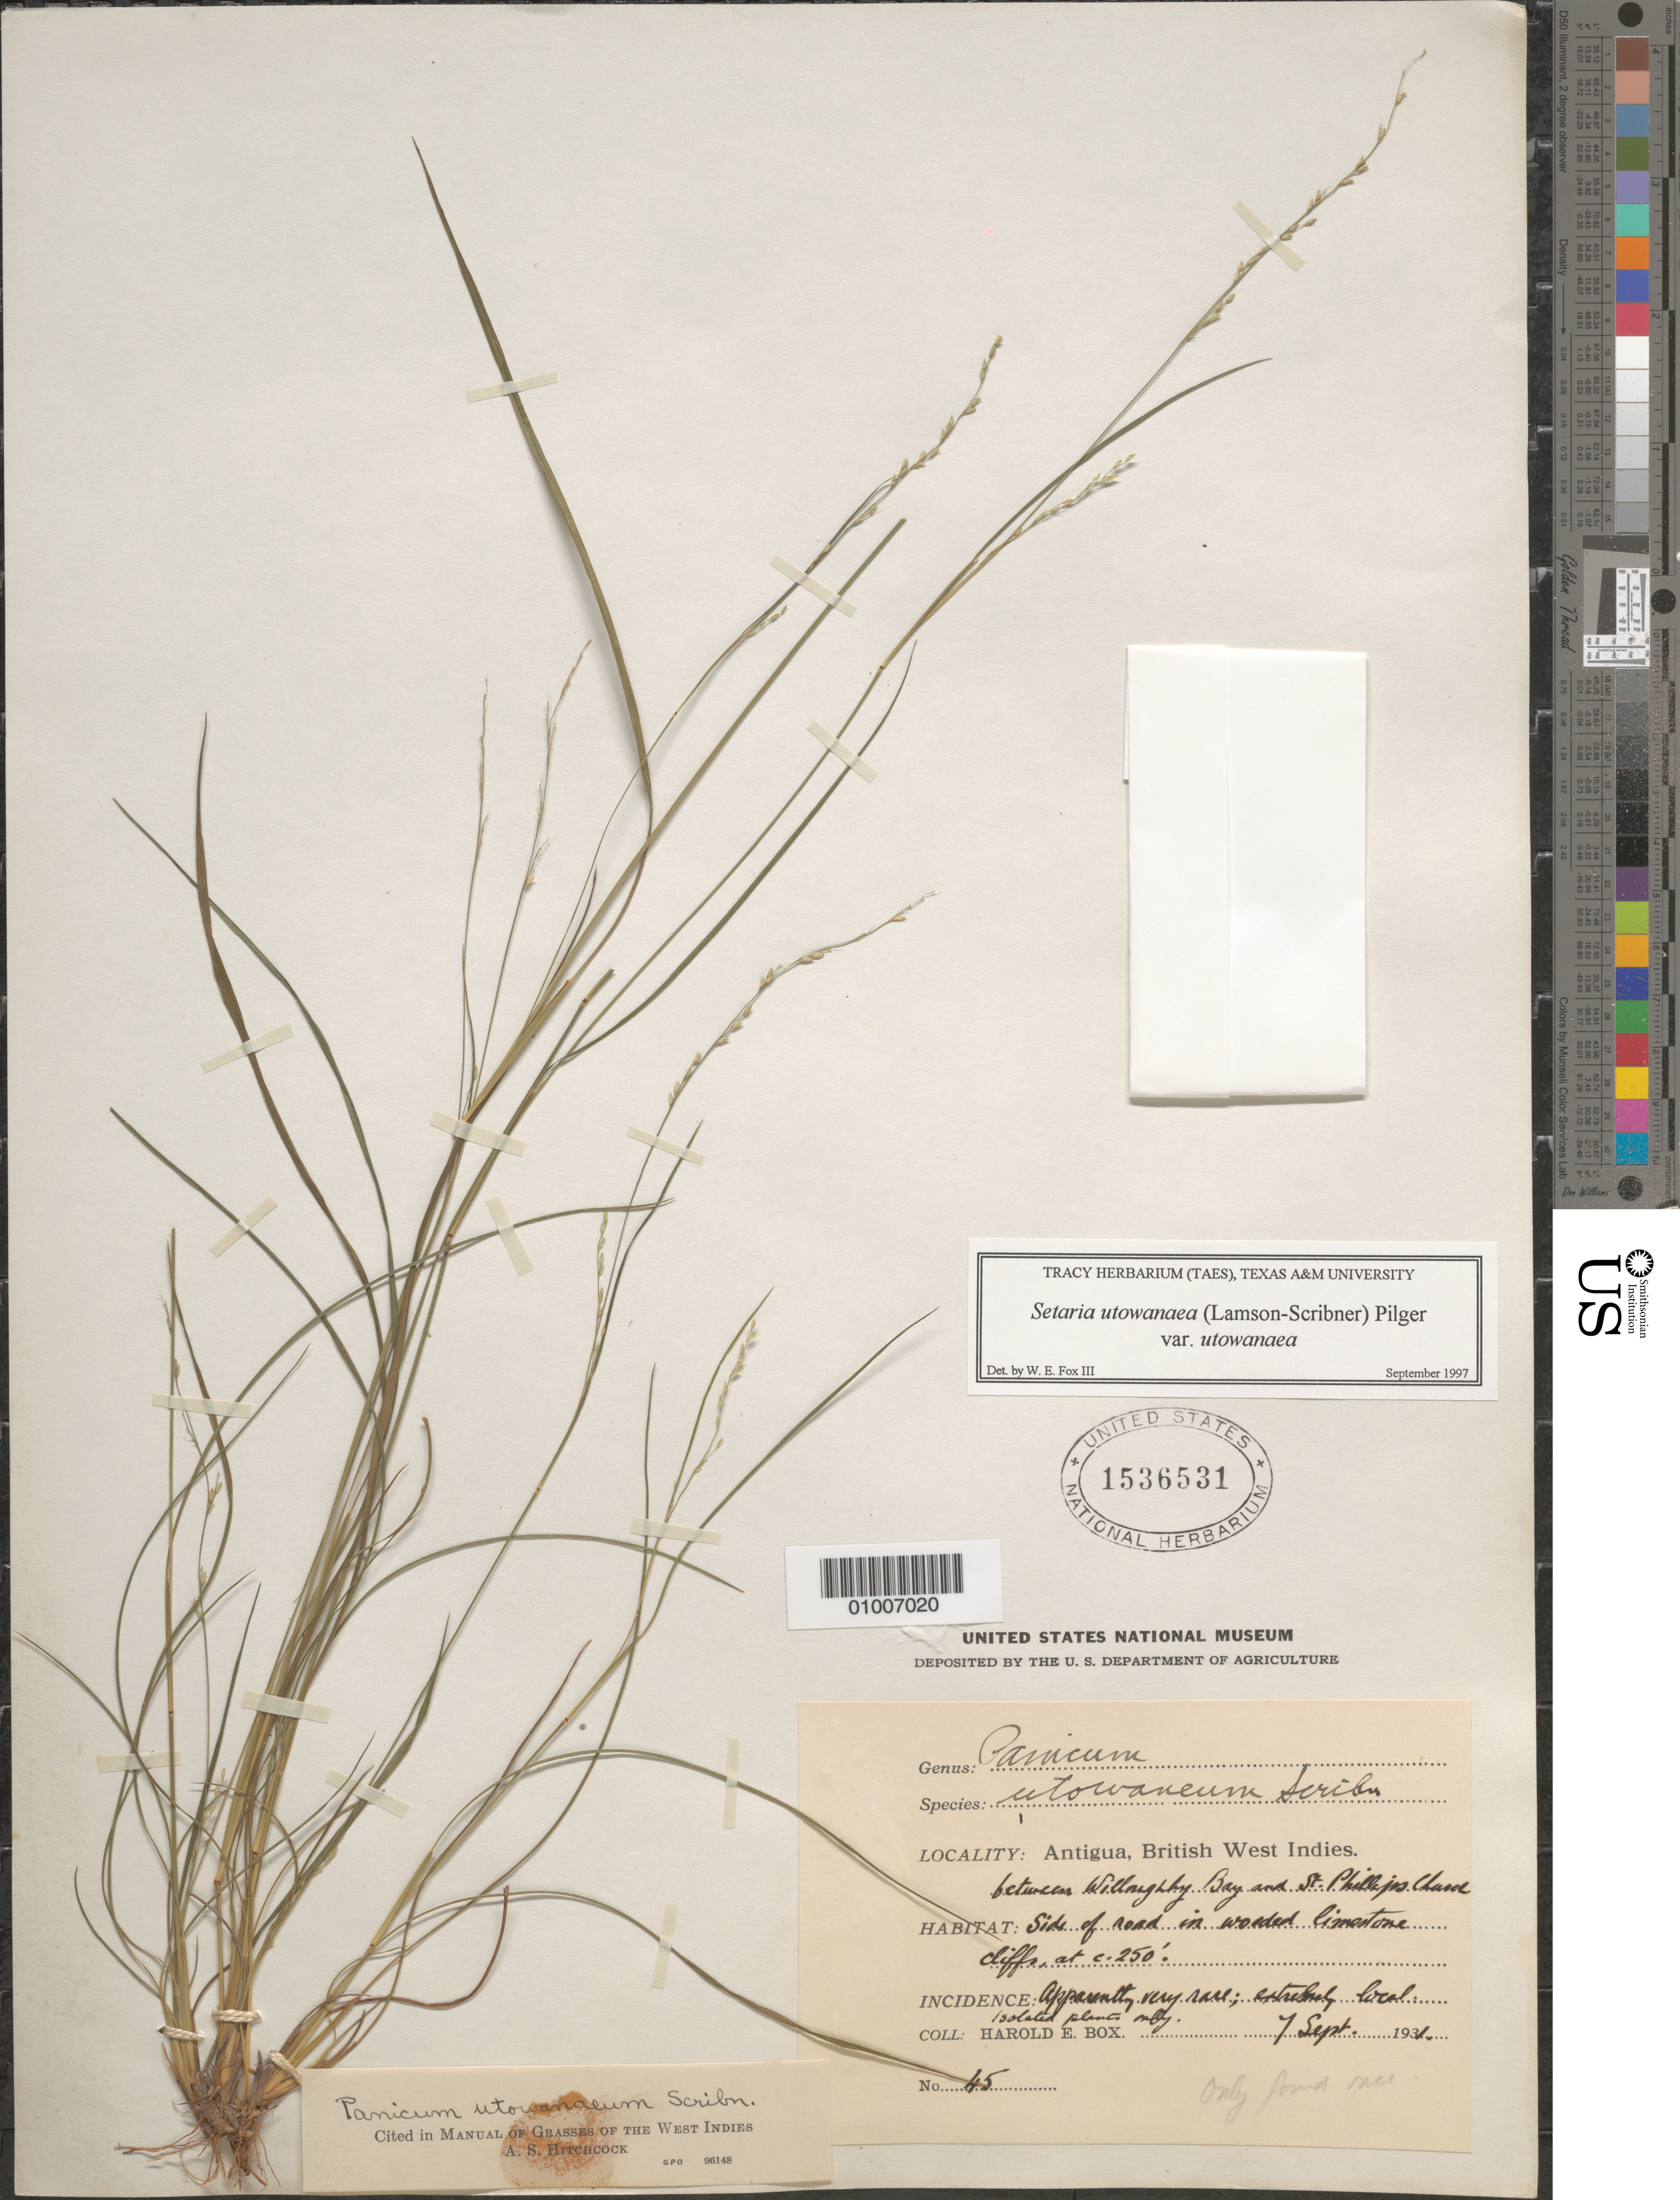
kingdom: Plantae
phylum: Tracheophyta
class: Liliopsida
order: Poales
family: Poaceae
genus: Setaria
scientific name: Setaria utowanaea var. utowanaea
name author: (Scribn.) Pilg.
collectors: H. E. Box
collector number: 45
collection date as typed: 07 Sep 1931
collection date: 1931-09-07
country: Antigua and Barbuda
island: Antigua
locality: Side of road in wooded limestone cliffs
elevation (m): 76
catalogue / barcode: US 1536531